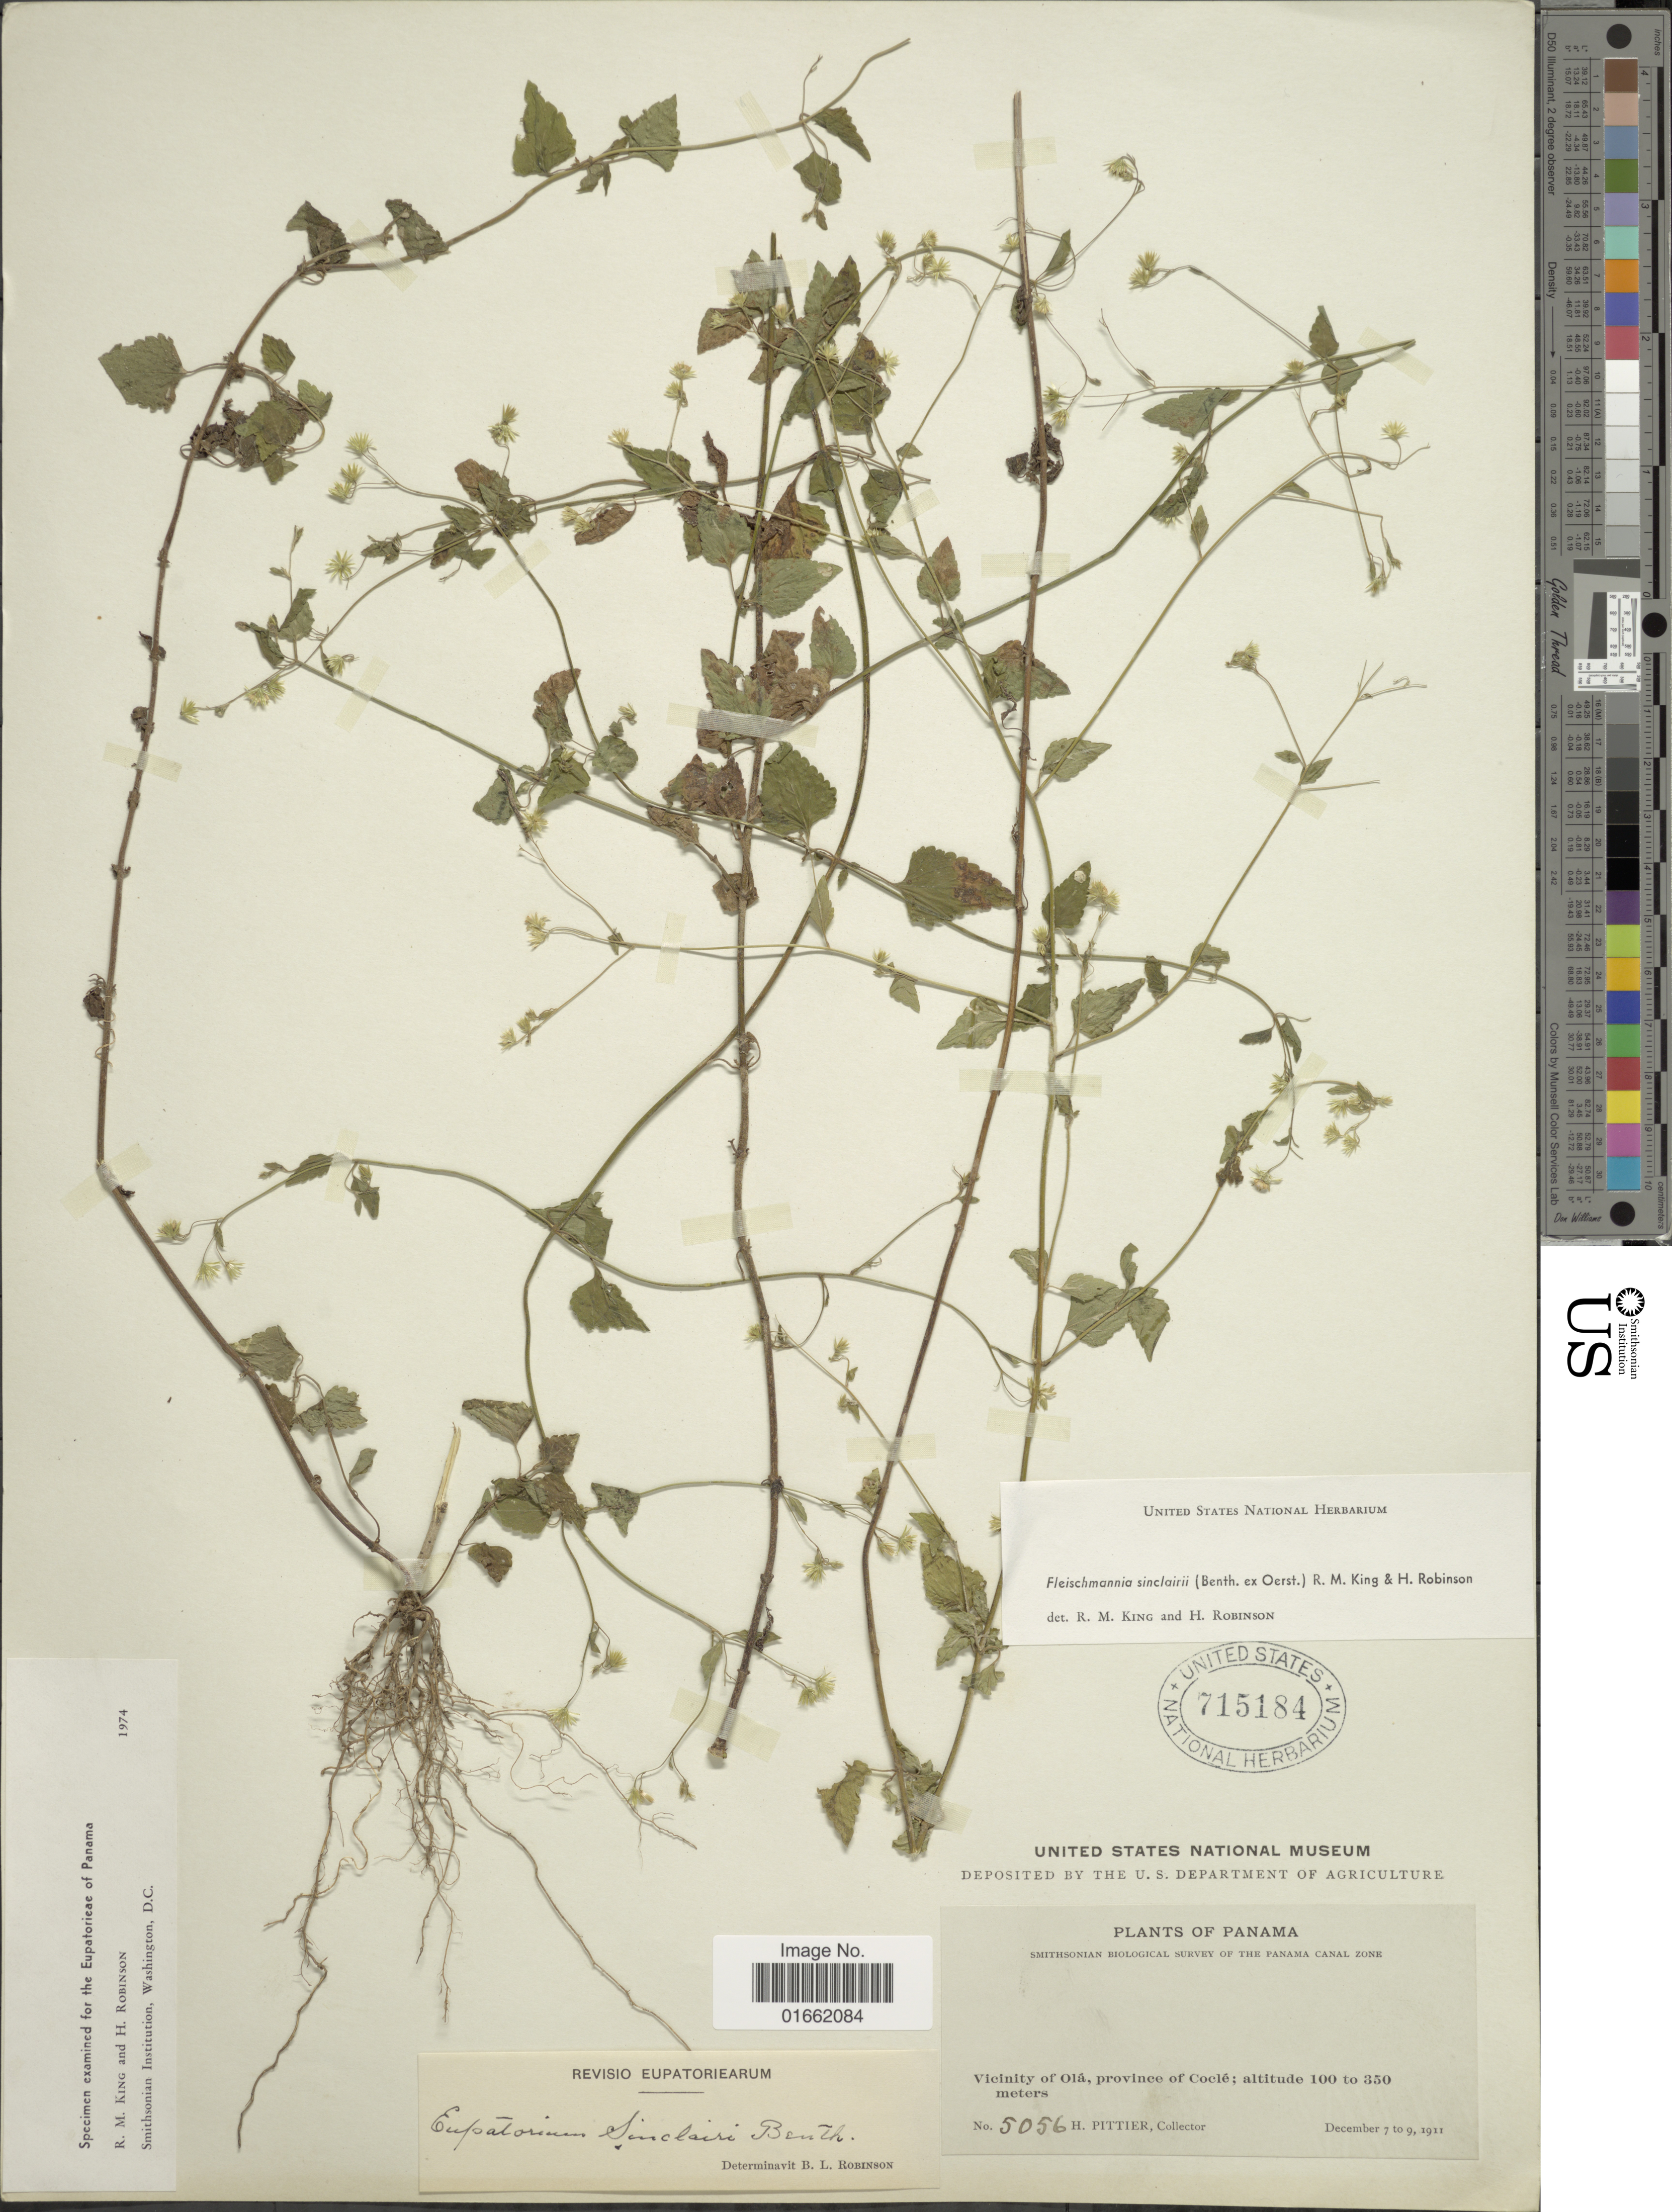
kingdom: Plantae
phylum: Tracheophyta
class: Magnoliopsida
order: Asterales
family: Asteraceae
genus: Fleischmannia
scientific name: Fleischmannia sinclairii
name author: (Benth. ex Oerst.) R.M. King & H. Rob.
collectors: H. F. Pittier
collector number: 5056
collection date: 1911-12-07/1911-12-09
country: Panama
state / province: Coclé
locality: Vicinity of Olá, province of Coclé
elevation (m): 100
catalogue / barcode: US 715184